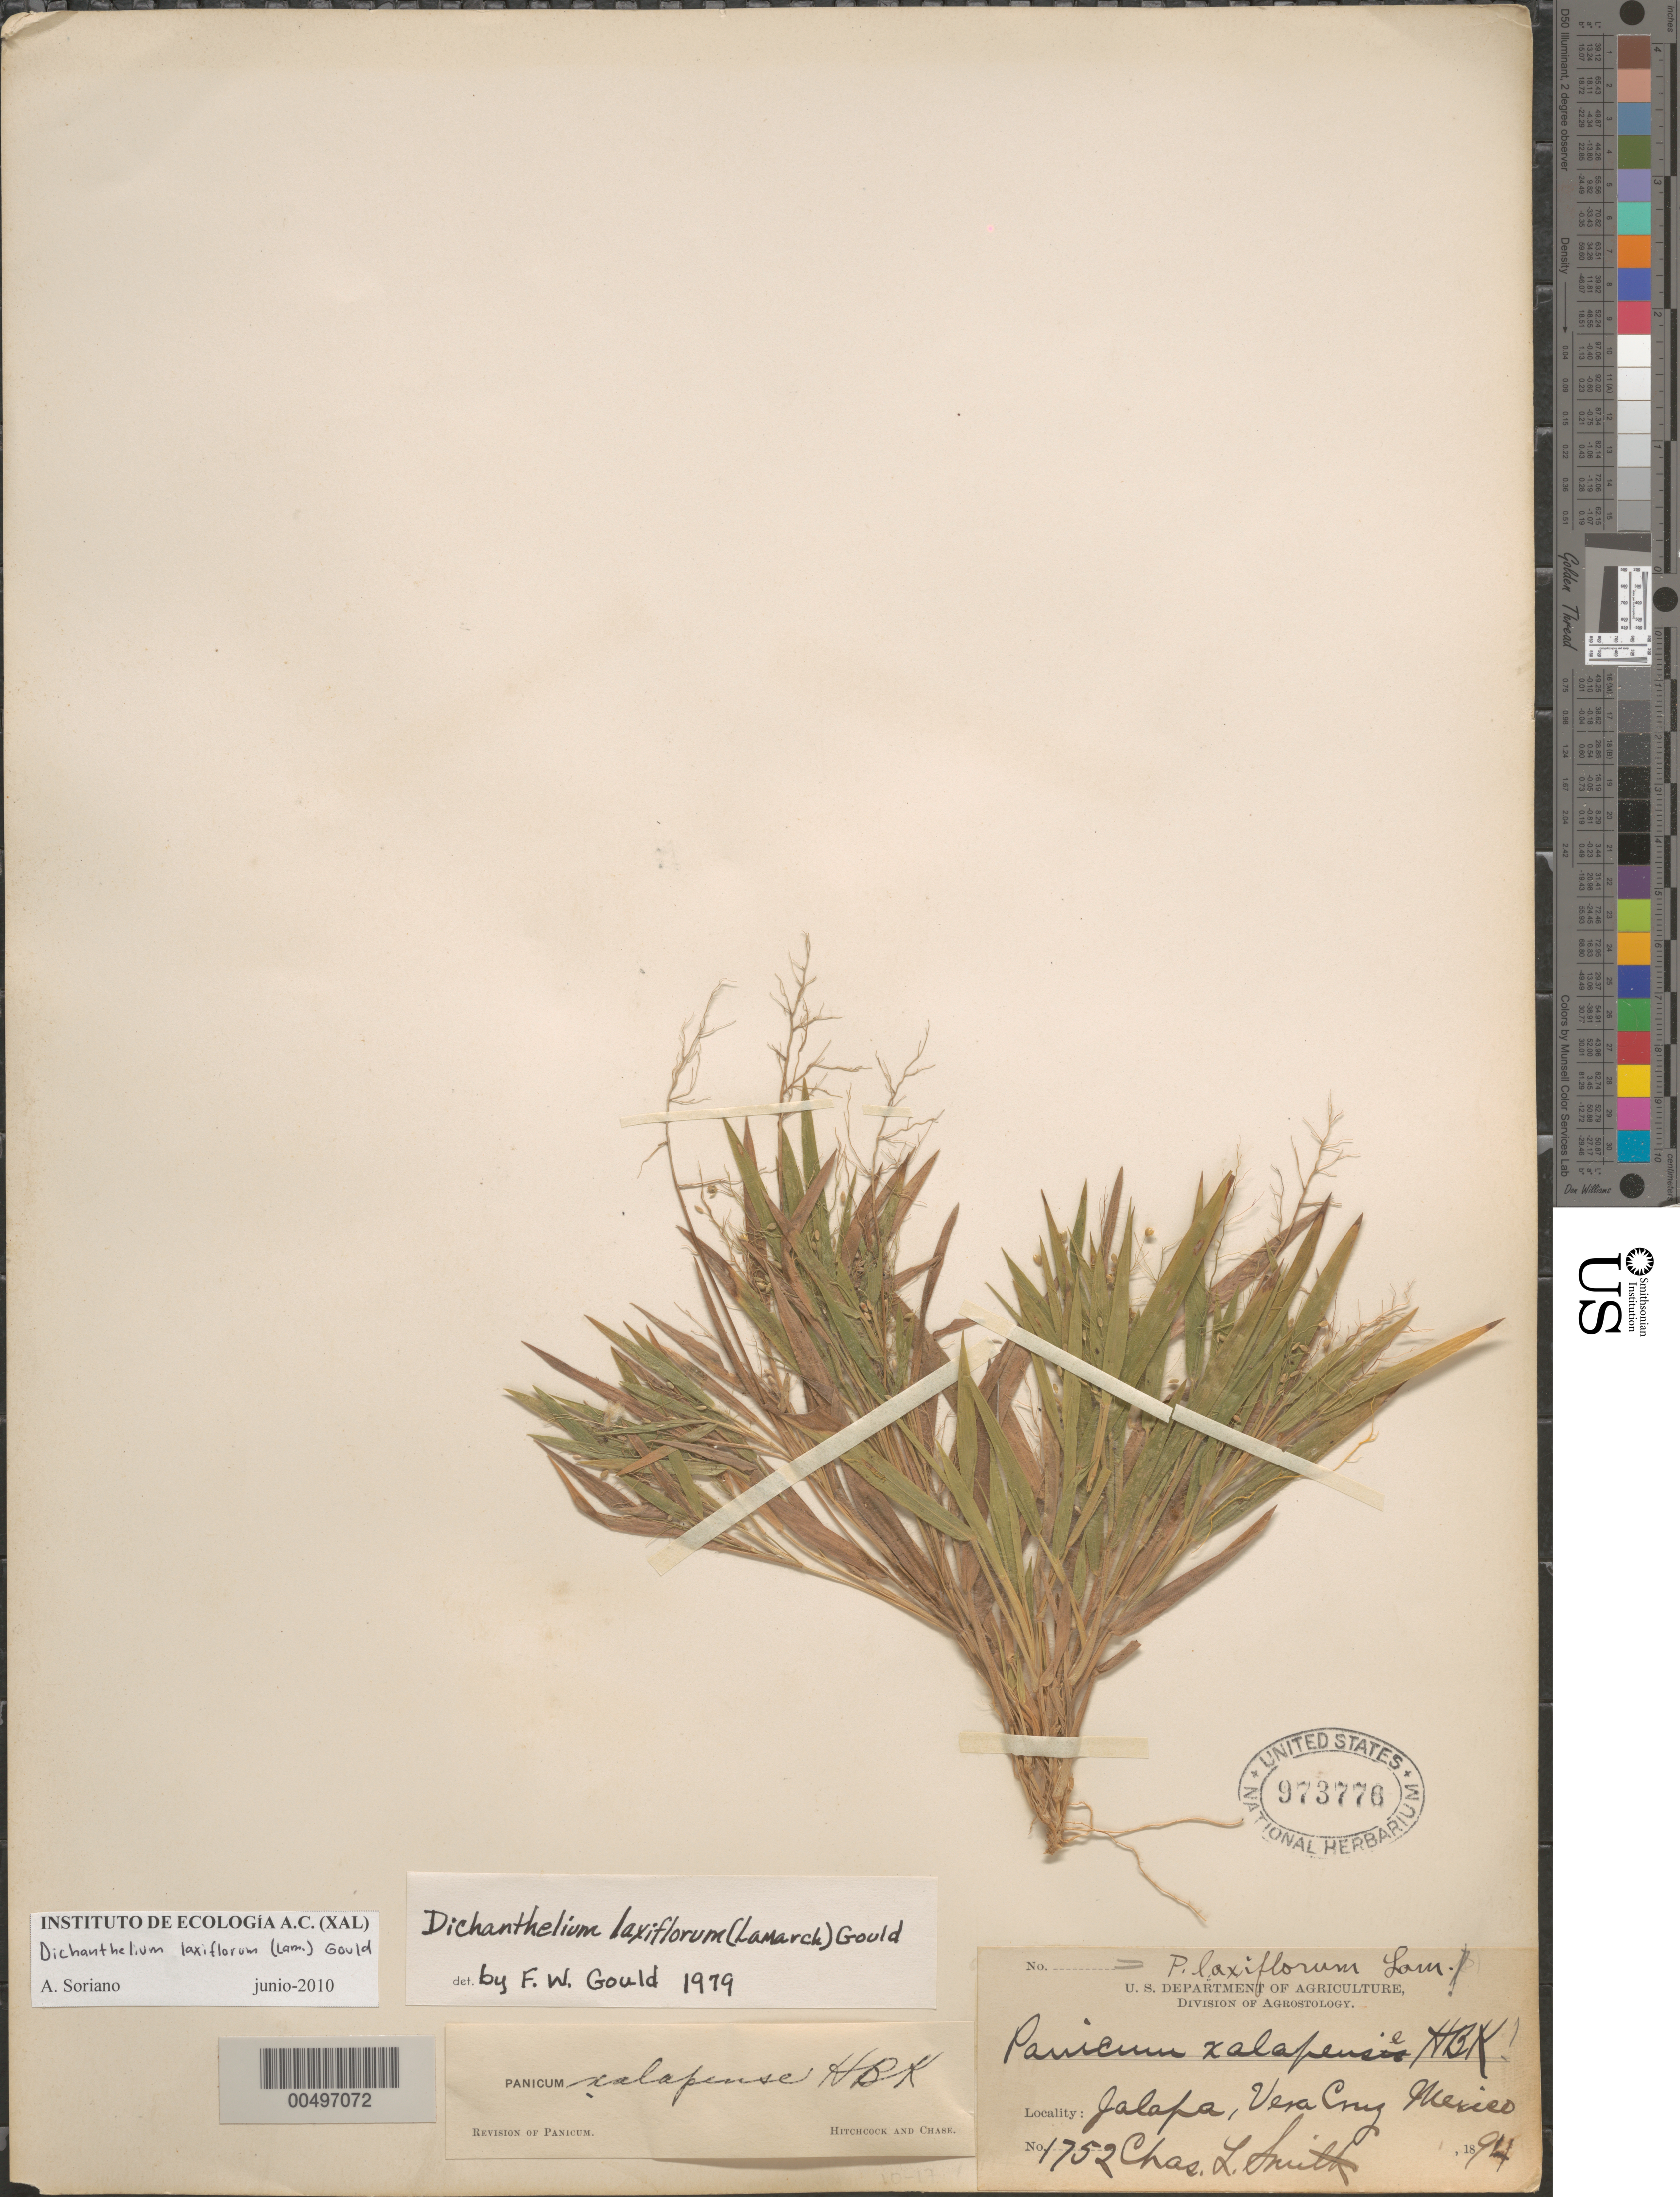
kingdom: Plantae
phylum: Tracheophyta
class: Liliopsida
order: Poales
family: Poaceae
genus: Dichanthelium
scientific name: Dichanthelium laxiflorum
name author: (Lam.) Gould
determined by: Gould, F. W.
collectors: C. L. Smith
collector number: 1752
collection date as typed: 1894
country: Mexico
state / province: Veracruz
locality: Jalapa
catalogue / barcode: US 973776